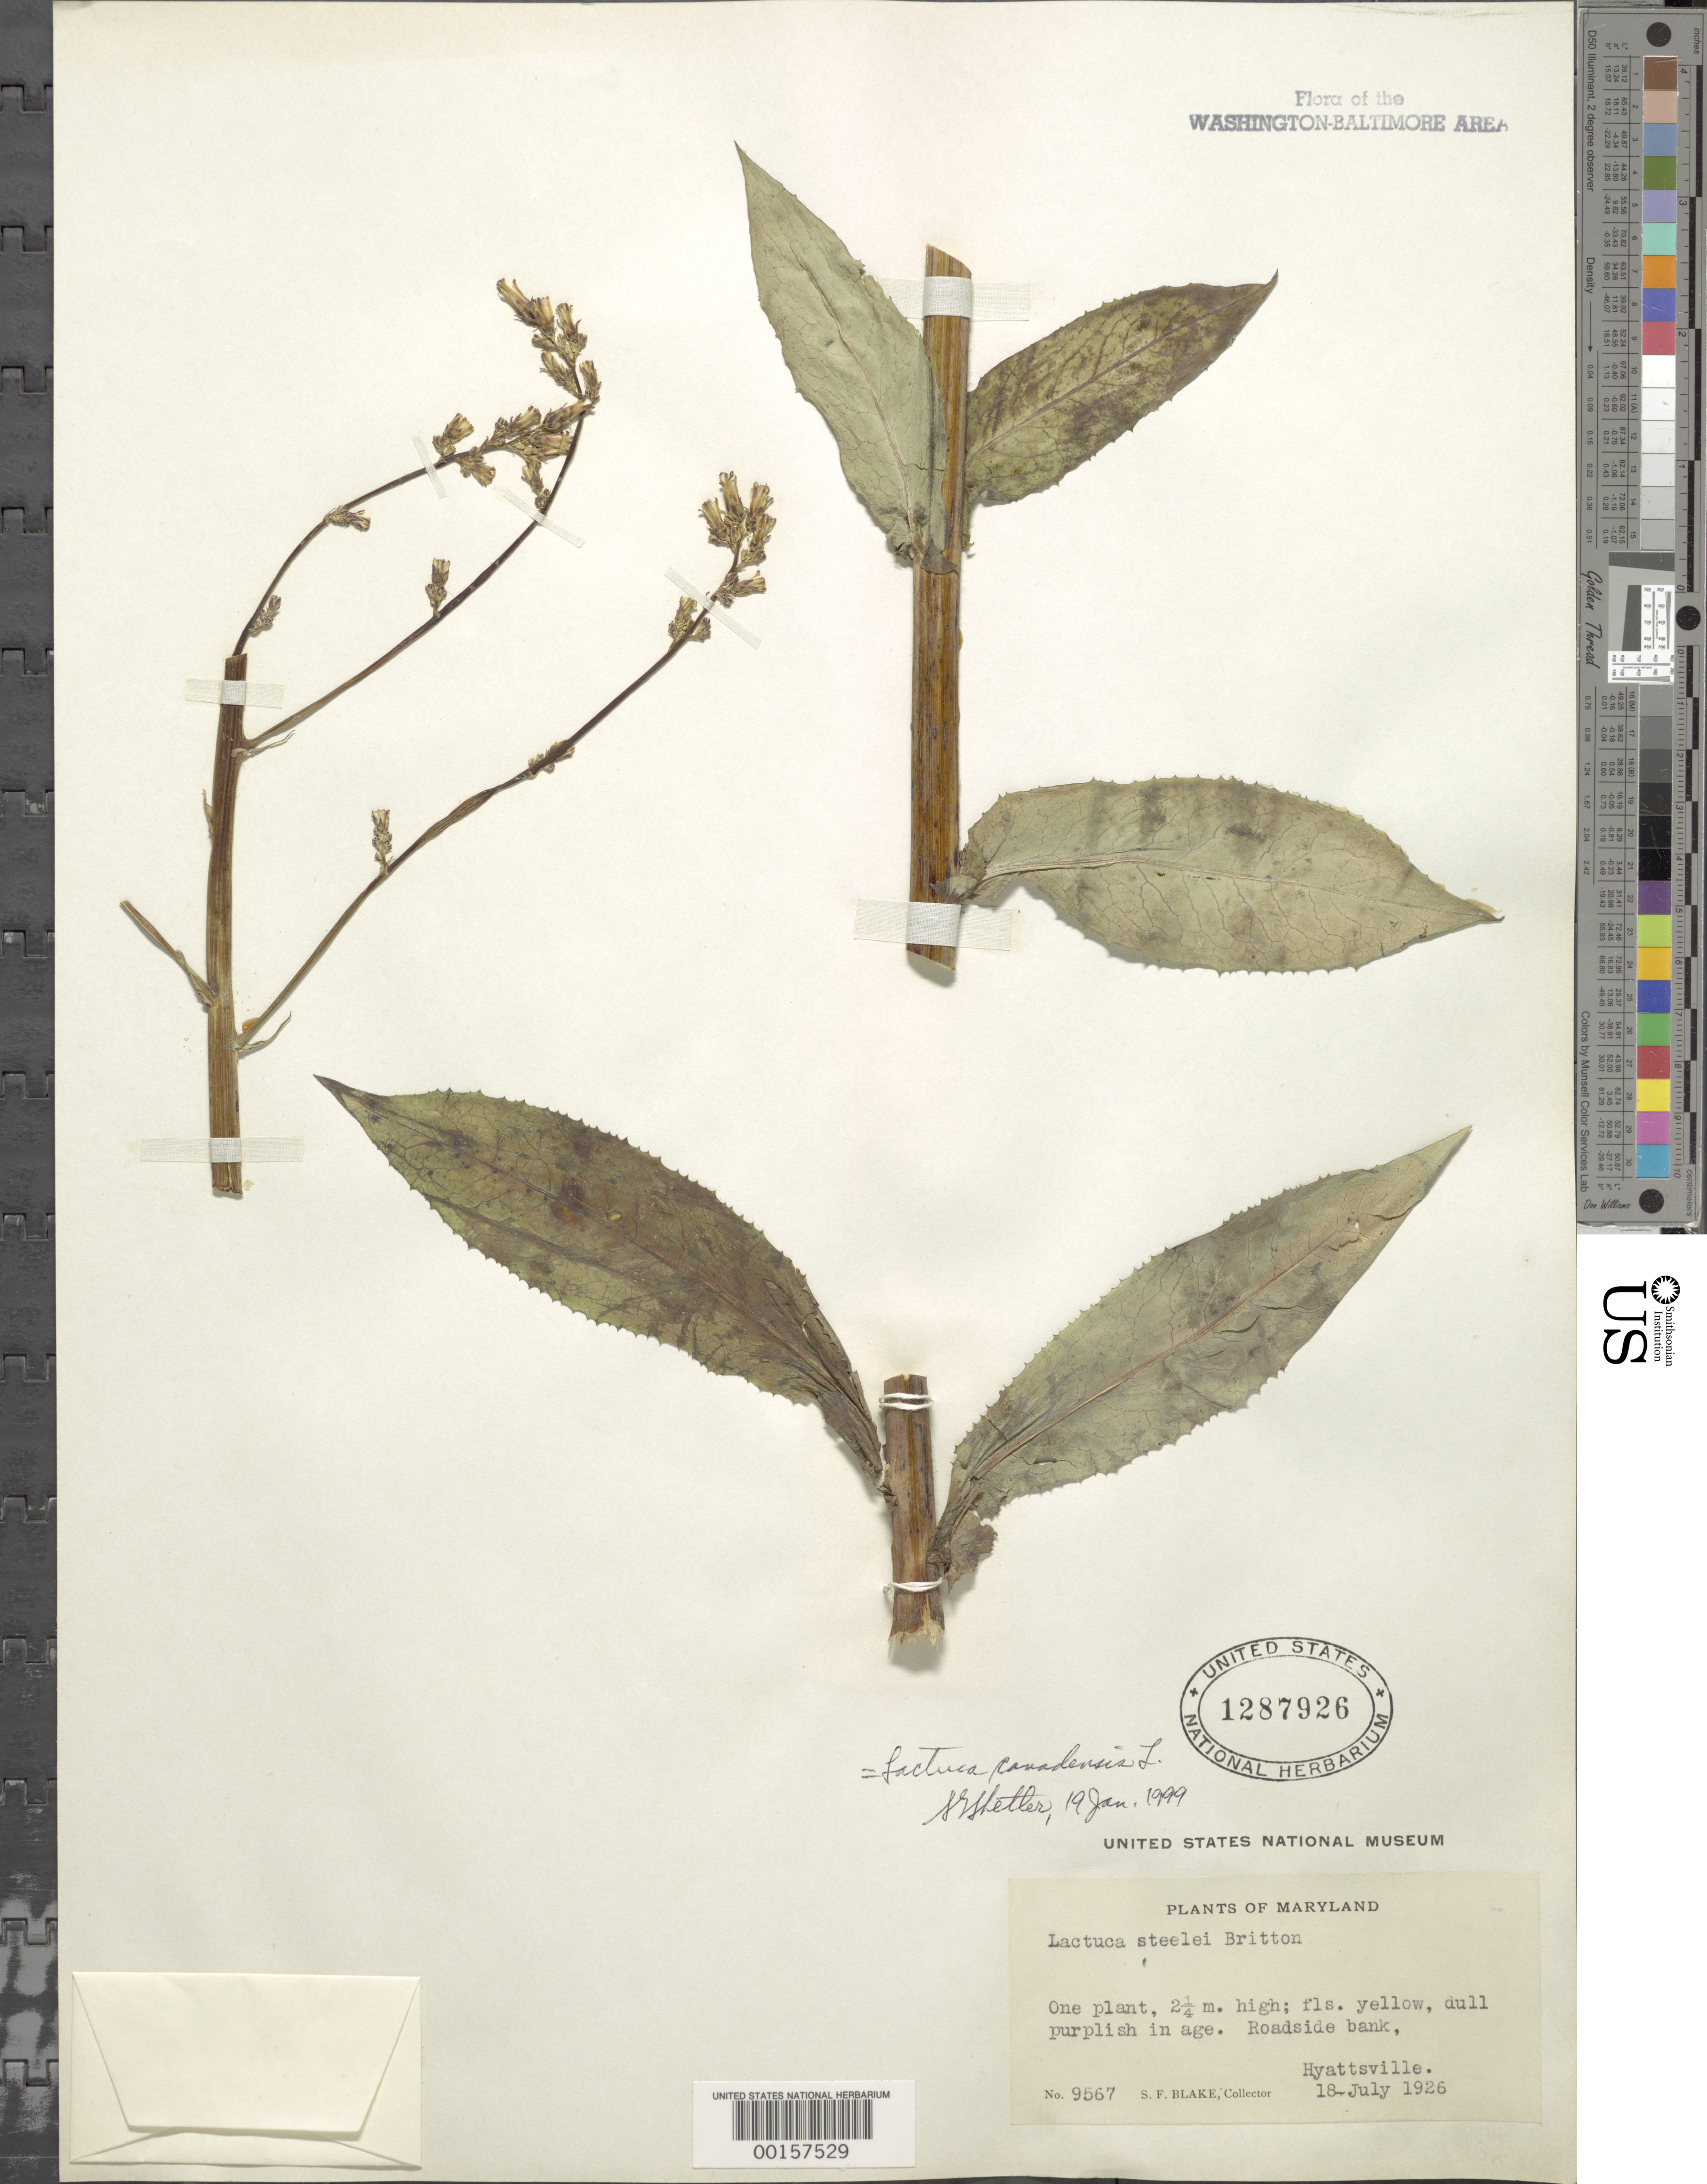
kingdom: Plantae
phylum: Tracheophyta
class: Magnoliopsida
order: Asterales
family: Asteraceae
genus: Lactuca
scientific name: Lactuca canadensis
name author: L.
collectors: S. Blake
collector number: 9567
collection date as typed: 18 Jul 1926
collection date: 1926-07-18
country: United States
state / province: Maryland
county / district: Prince George's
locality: Hyattsville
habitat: Roadside bank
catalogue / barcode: US 1287926